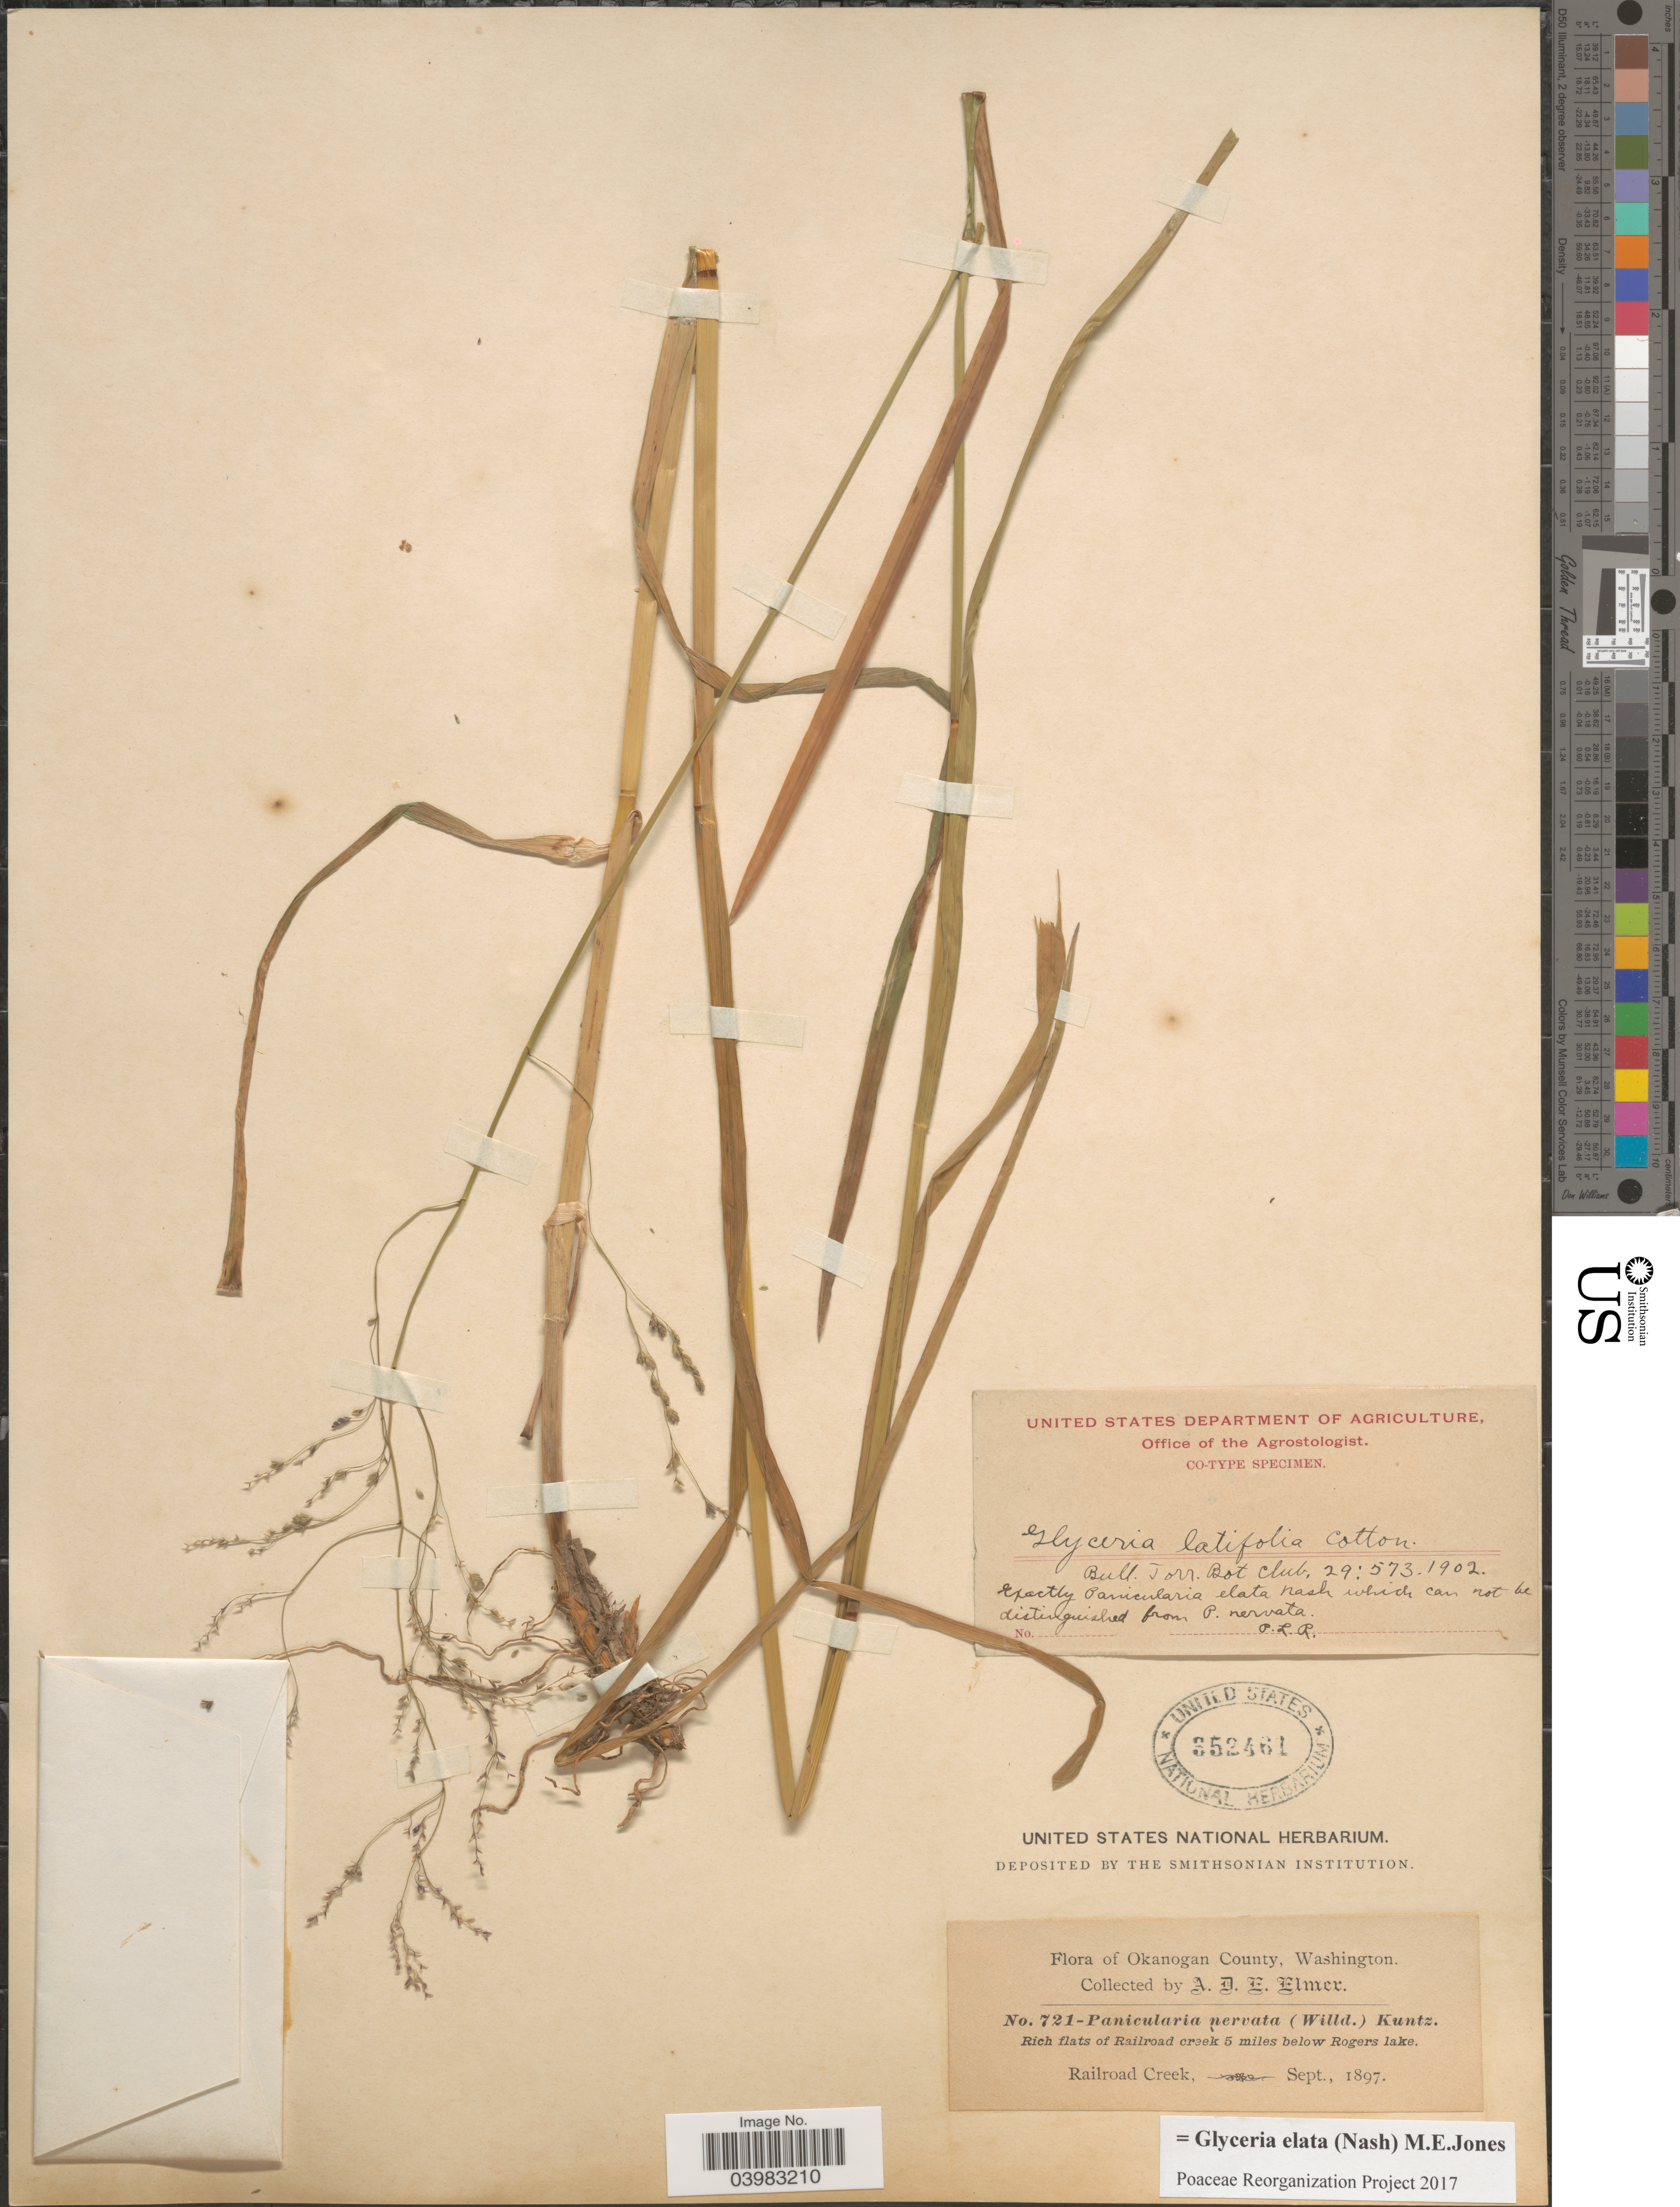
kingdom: Plantae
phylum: Tracheophyta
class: Liliopsida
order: Poales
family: Poaceae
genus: Glyceria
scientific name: Glyceria elata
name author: (Nash) M.E. Jones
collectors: A. D. E. Elmer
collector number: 721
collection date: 1897-09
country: United States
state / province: Washington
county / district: Okanogan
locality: Okanogan County. Rich flats of Railroad creek 5 miles below Rogers lake. Railroad Creek.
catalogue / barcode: US 352461